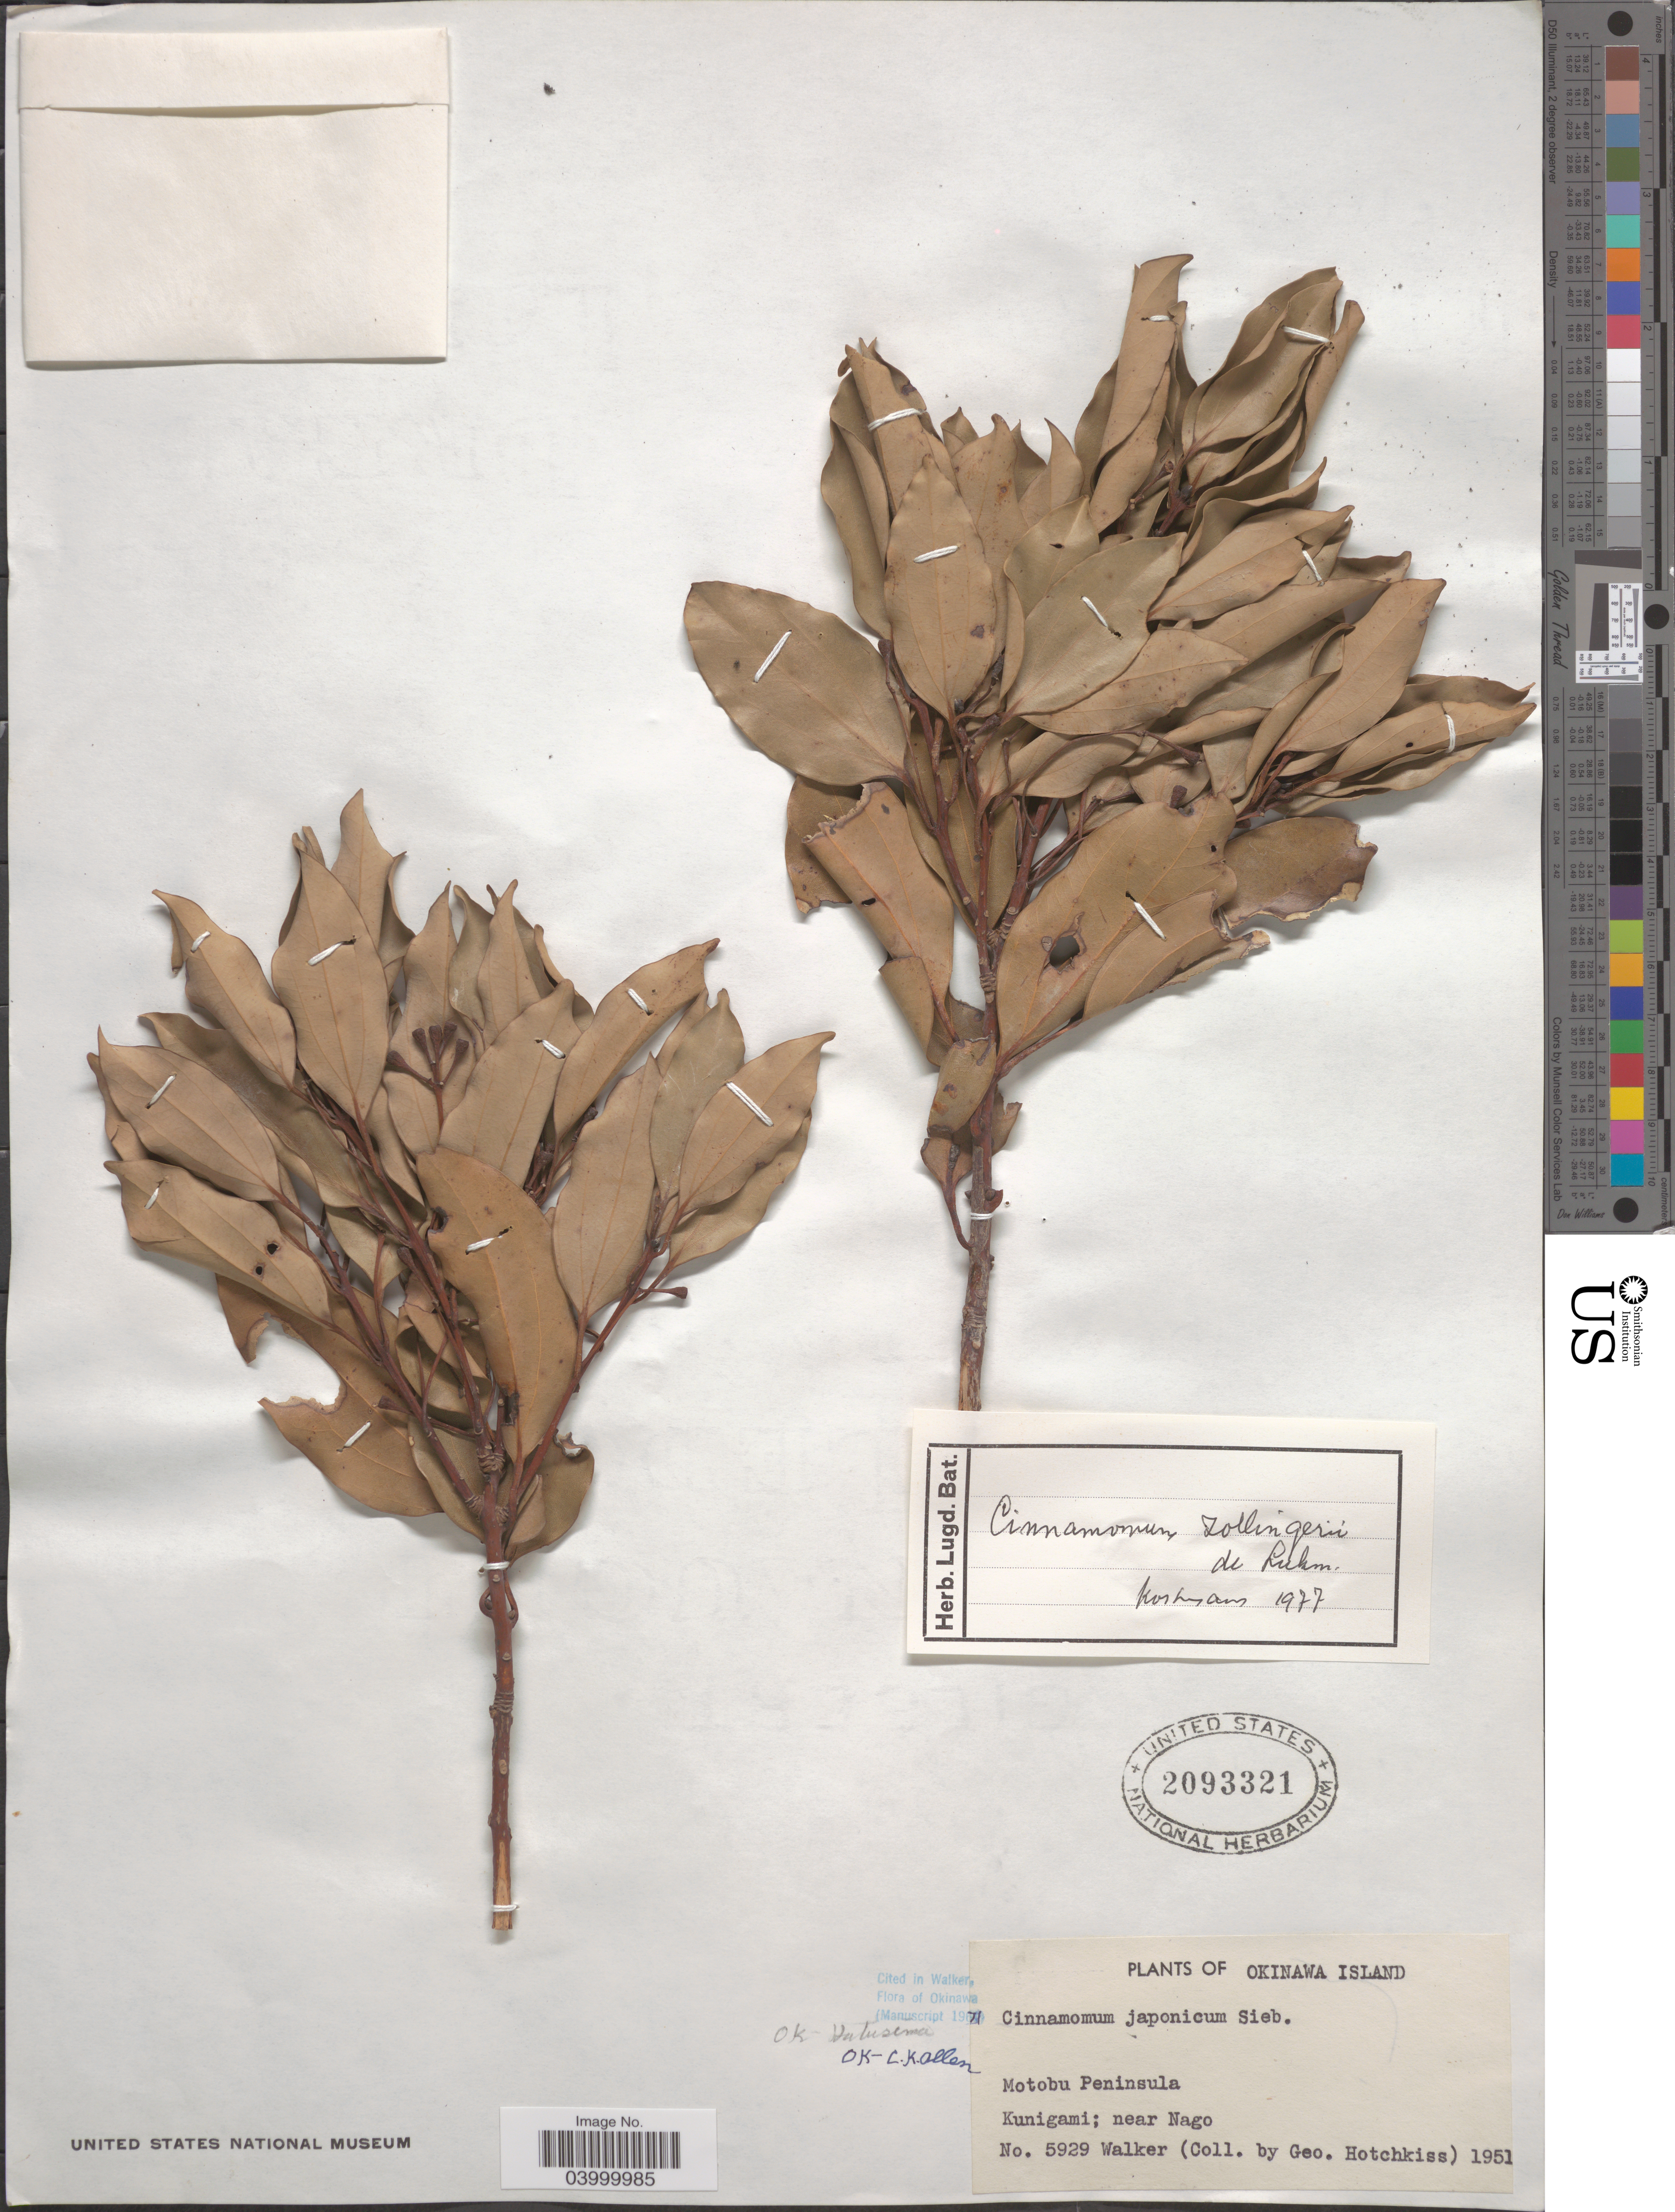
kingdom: Plantae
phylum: Tracheophyta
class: Magnoliopsida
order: Laurales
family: Lauraceae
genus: Cinnamomum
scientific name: Cinnamomum zollingeri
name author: Lukman.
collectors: G. Hotchkiss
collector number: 5929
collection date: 1951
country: Japan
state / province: Okinawa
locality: Okinawa Island. Motobu Peninsula. Kunigami; near Nago.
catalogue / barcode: US 2093321